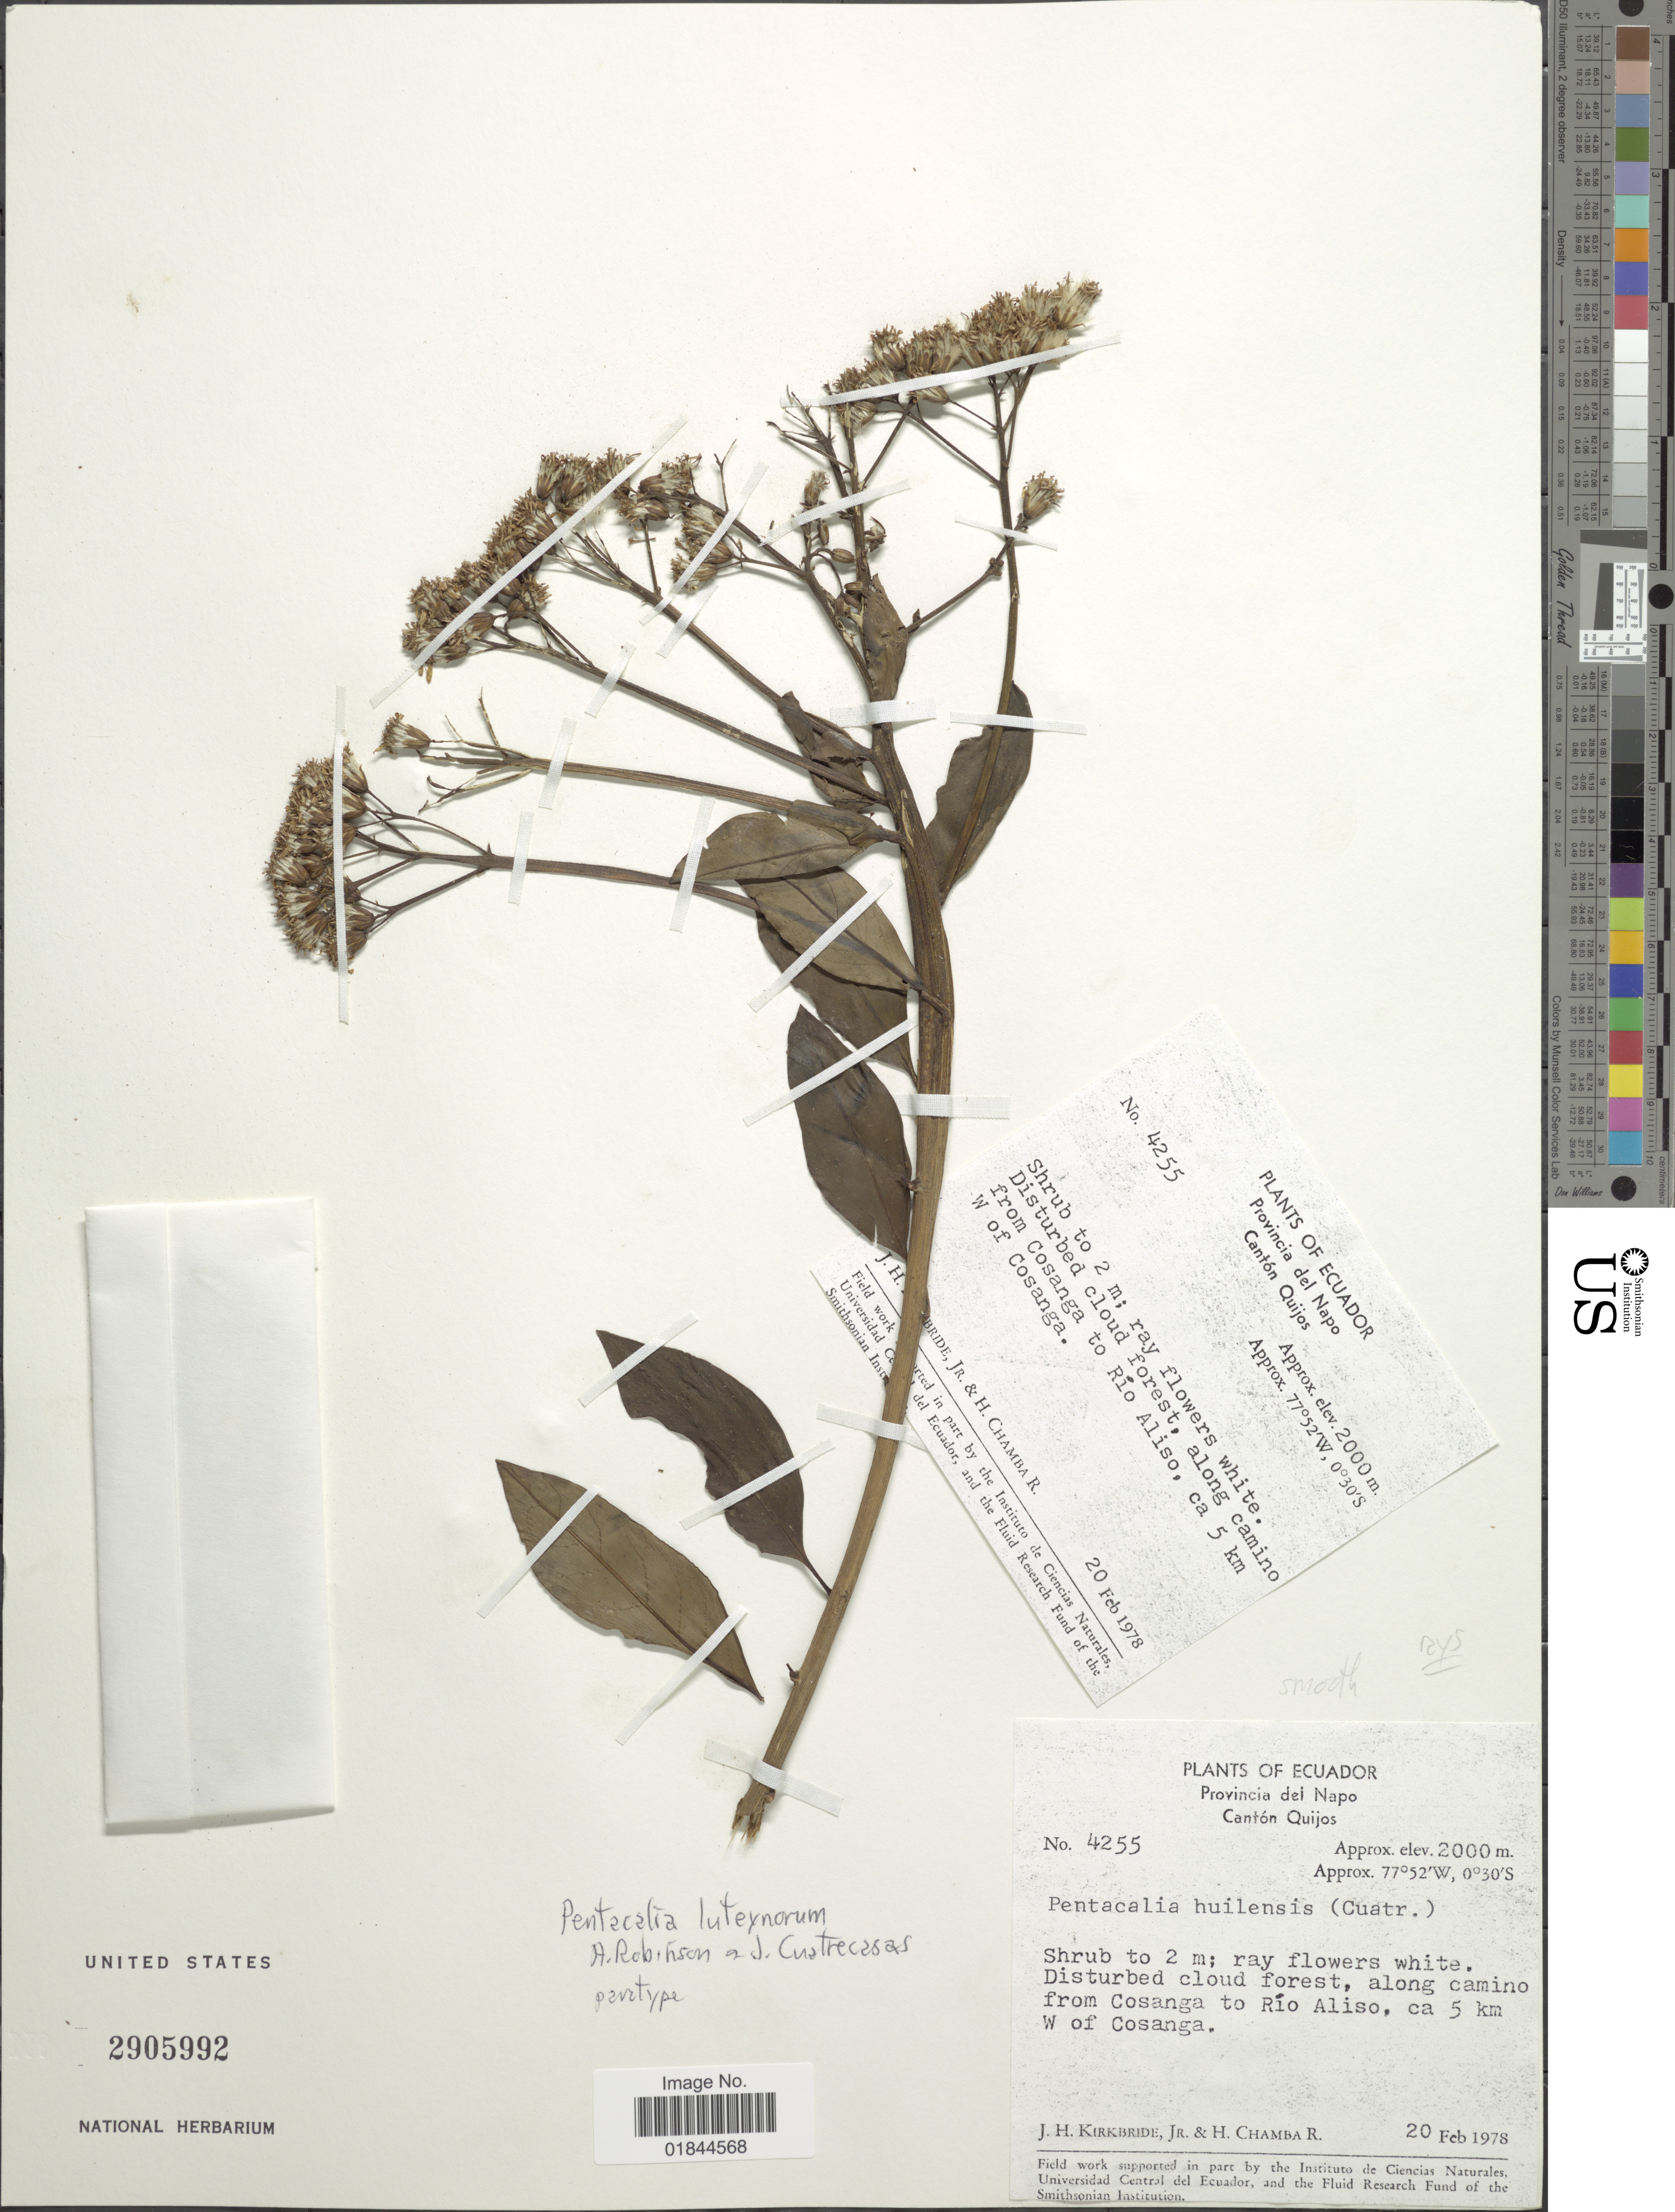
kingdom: Plantae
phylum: Tracheophyta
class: Magnoliopsida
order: Asterales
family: Asteraceae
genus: Pentacalia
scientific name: Pentacalia luteynorum subsp. luteynorum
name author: H. Rob. & Cuatrec.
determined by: Calvo, Joel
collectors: J. H. Kirkbride & H. Chamba-R.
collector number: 4255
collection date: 1978-02-20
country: Ecuador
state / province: Napo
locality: Canton Quijos, along camino from Cosanga to Rio Aliso, ca 5 km W of Cosanga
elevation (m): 2000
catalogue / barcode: US 2905992